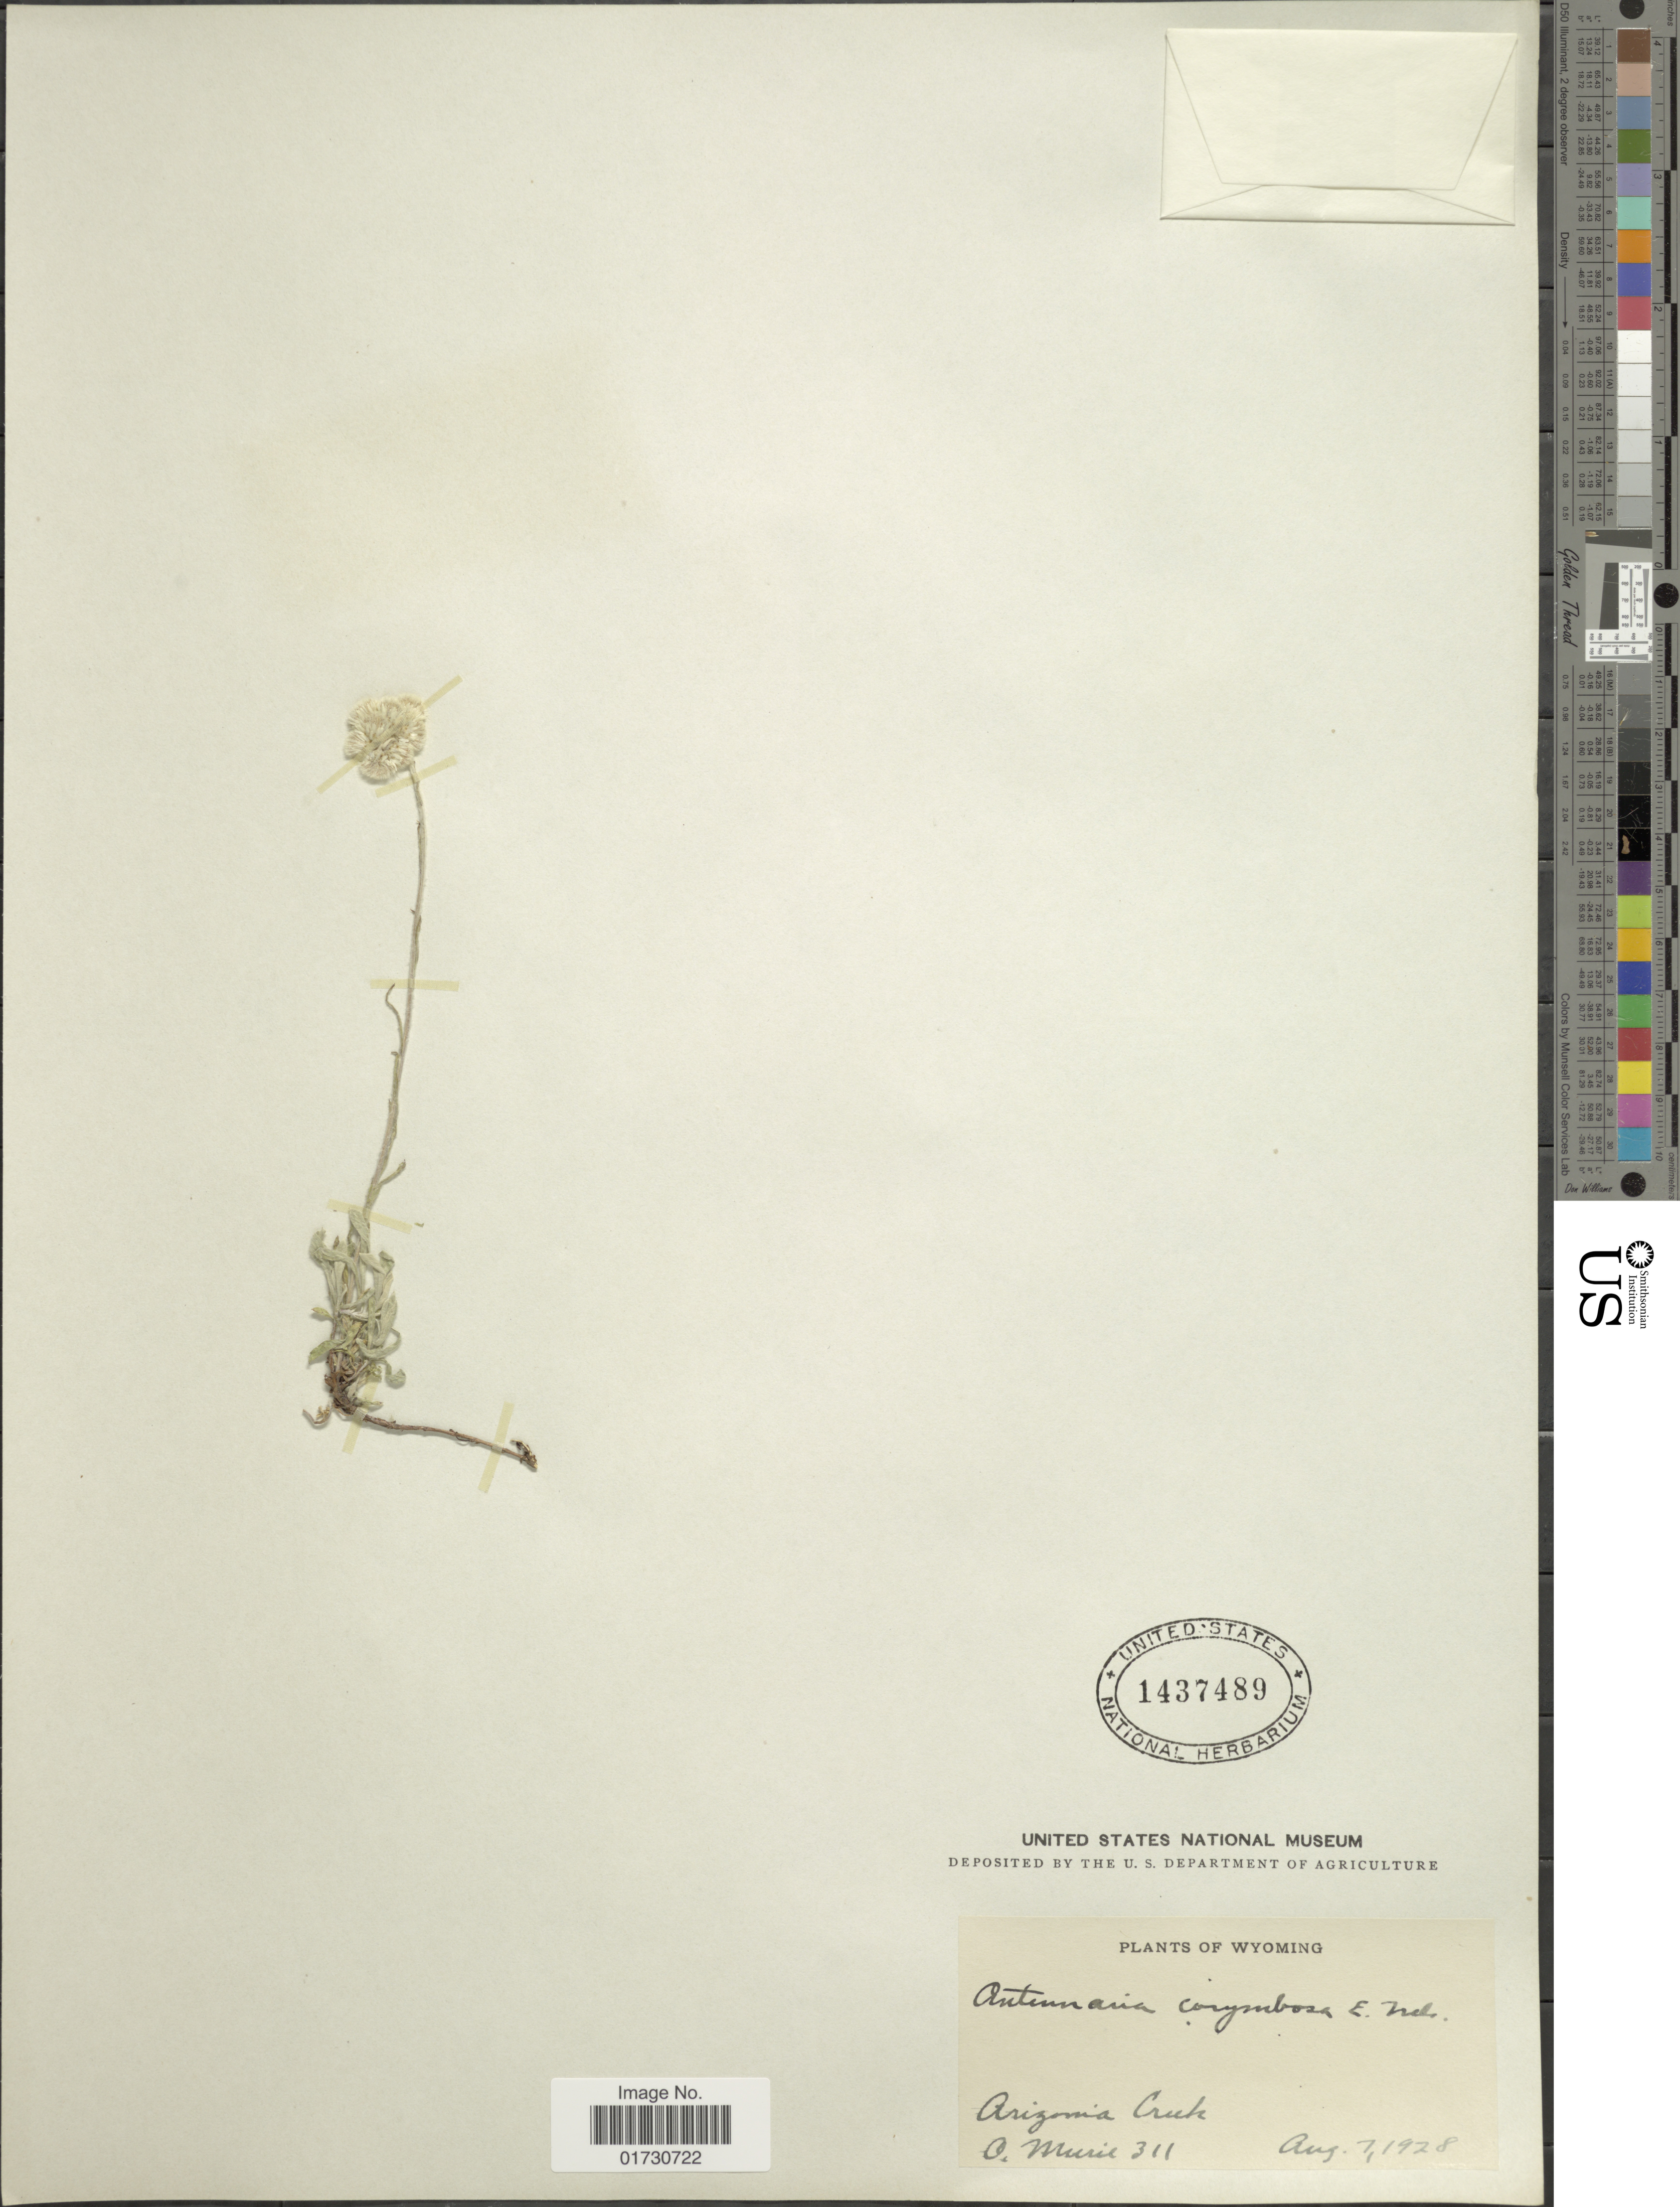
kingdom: Plantae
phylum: Tracheophyta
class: Magnoliopsida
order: Asterales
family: Asteraceae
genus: Antennaria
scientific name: Antennaria corymbosa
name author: E.E. Nelson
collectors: O. Murie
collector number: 311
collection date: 1928-08-07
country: United States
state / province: Wyoming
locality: Arizona Creek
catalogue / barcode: US 1437489